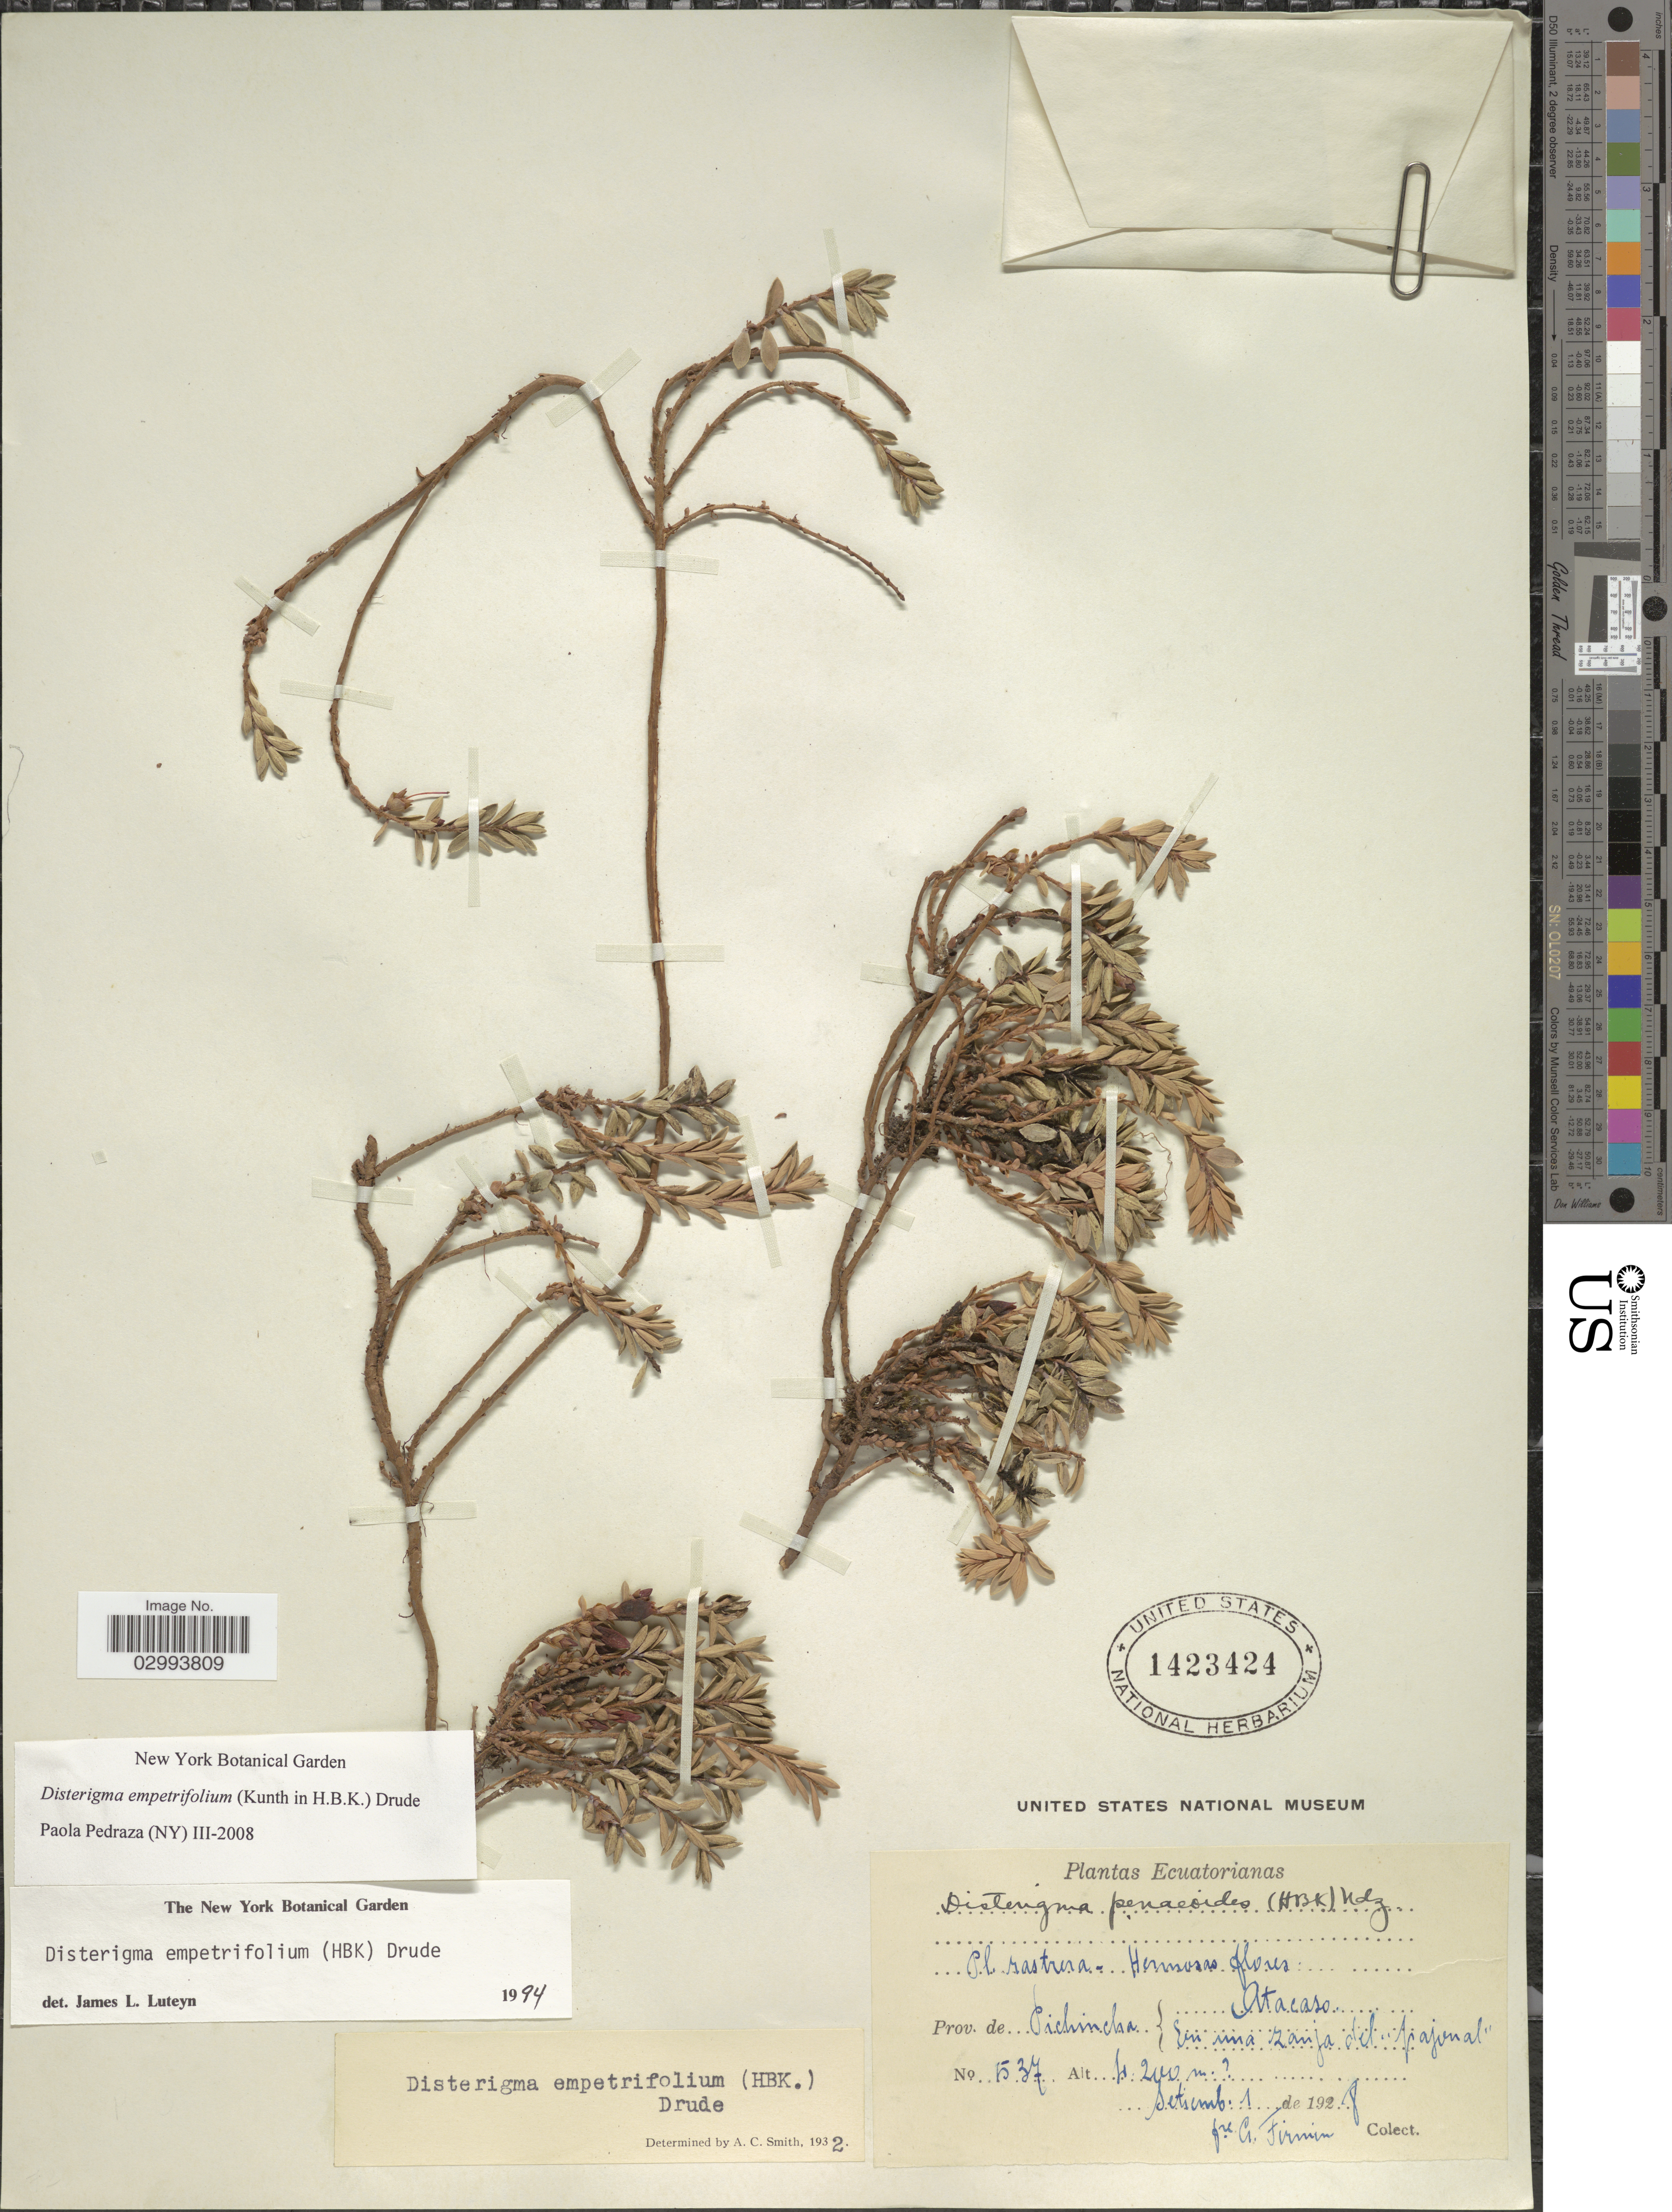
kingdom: Plantae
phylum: Tracheophyta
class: Magnoliopsida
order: Ericales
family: Ericaceae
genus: Disterigma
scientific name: Disterigma empetrifolium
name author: (Kunth) Drude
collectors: F. Firmin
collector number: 1537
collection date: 1928-09-01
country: Ecuador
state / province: Pichincha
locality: Atacaso, En una Zanja del Pajonal.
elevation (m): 4200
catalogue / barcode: US 1423424